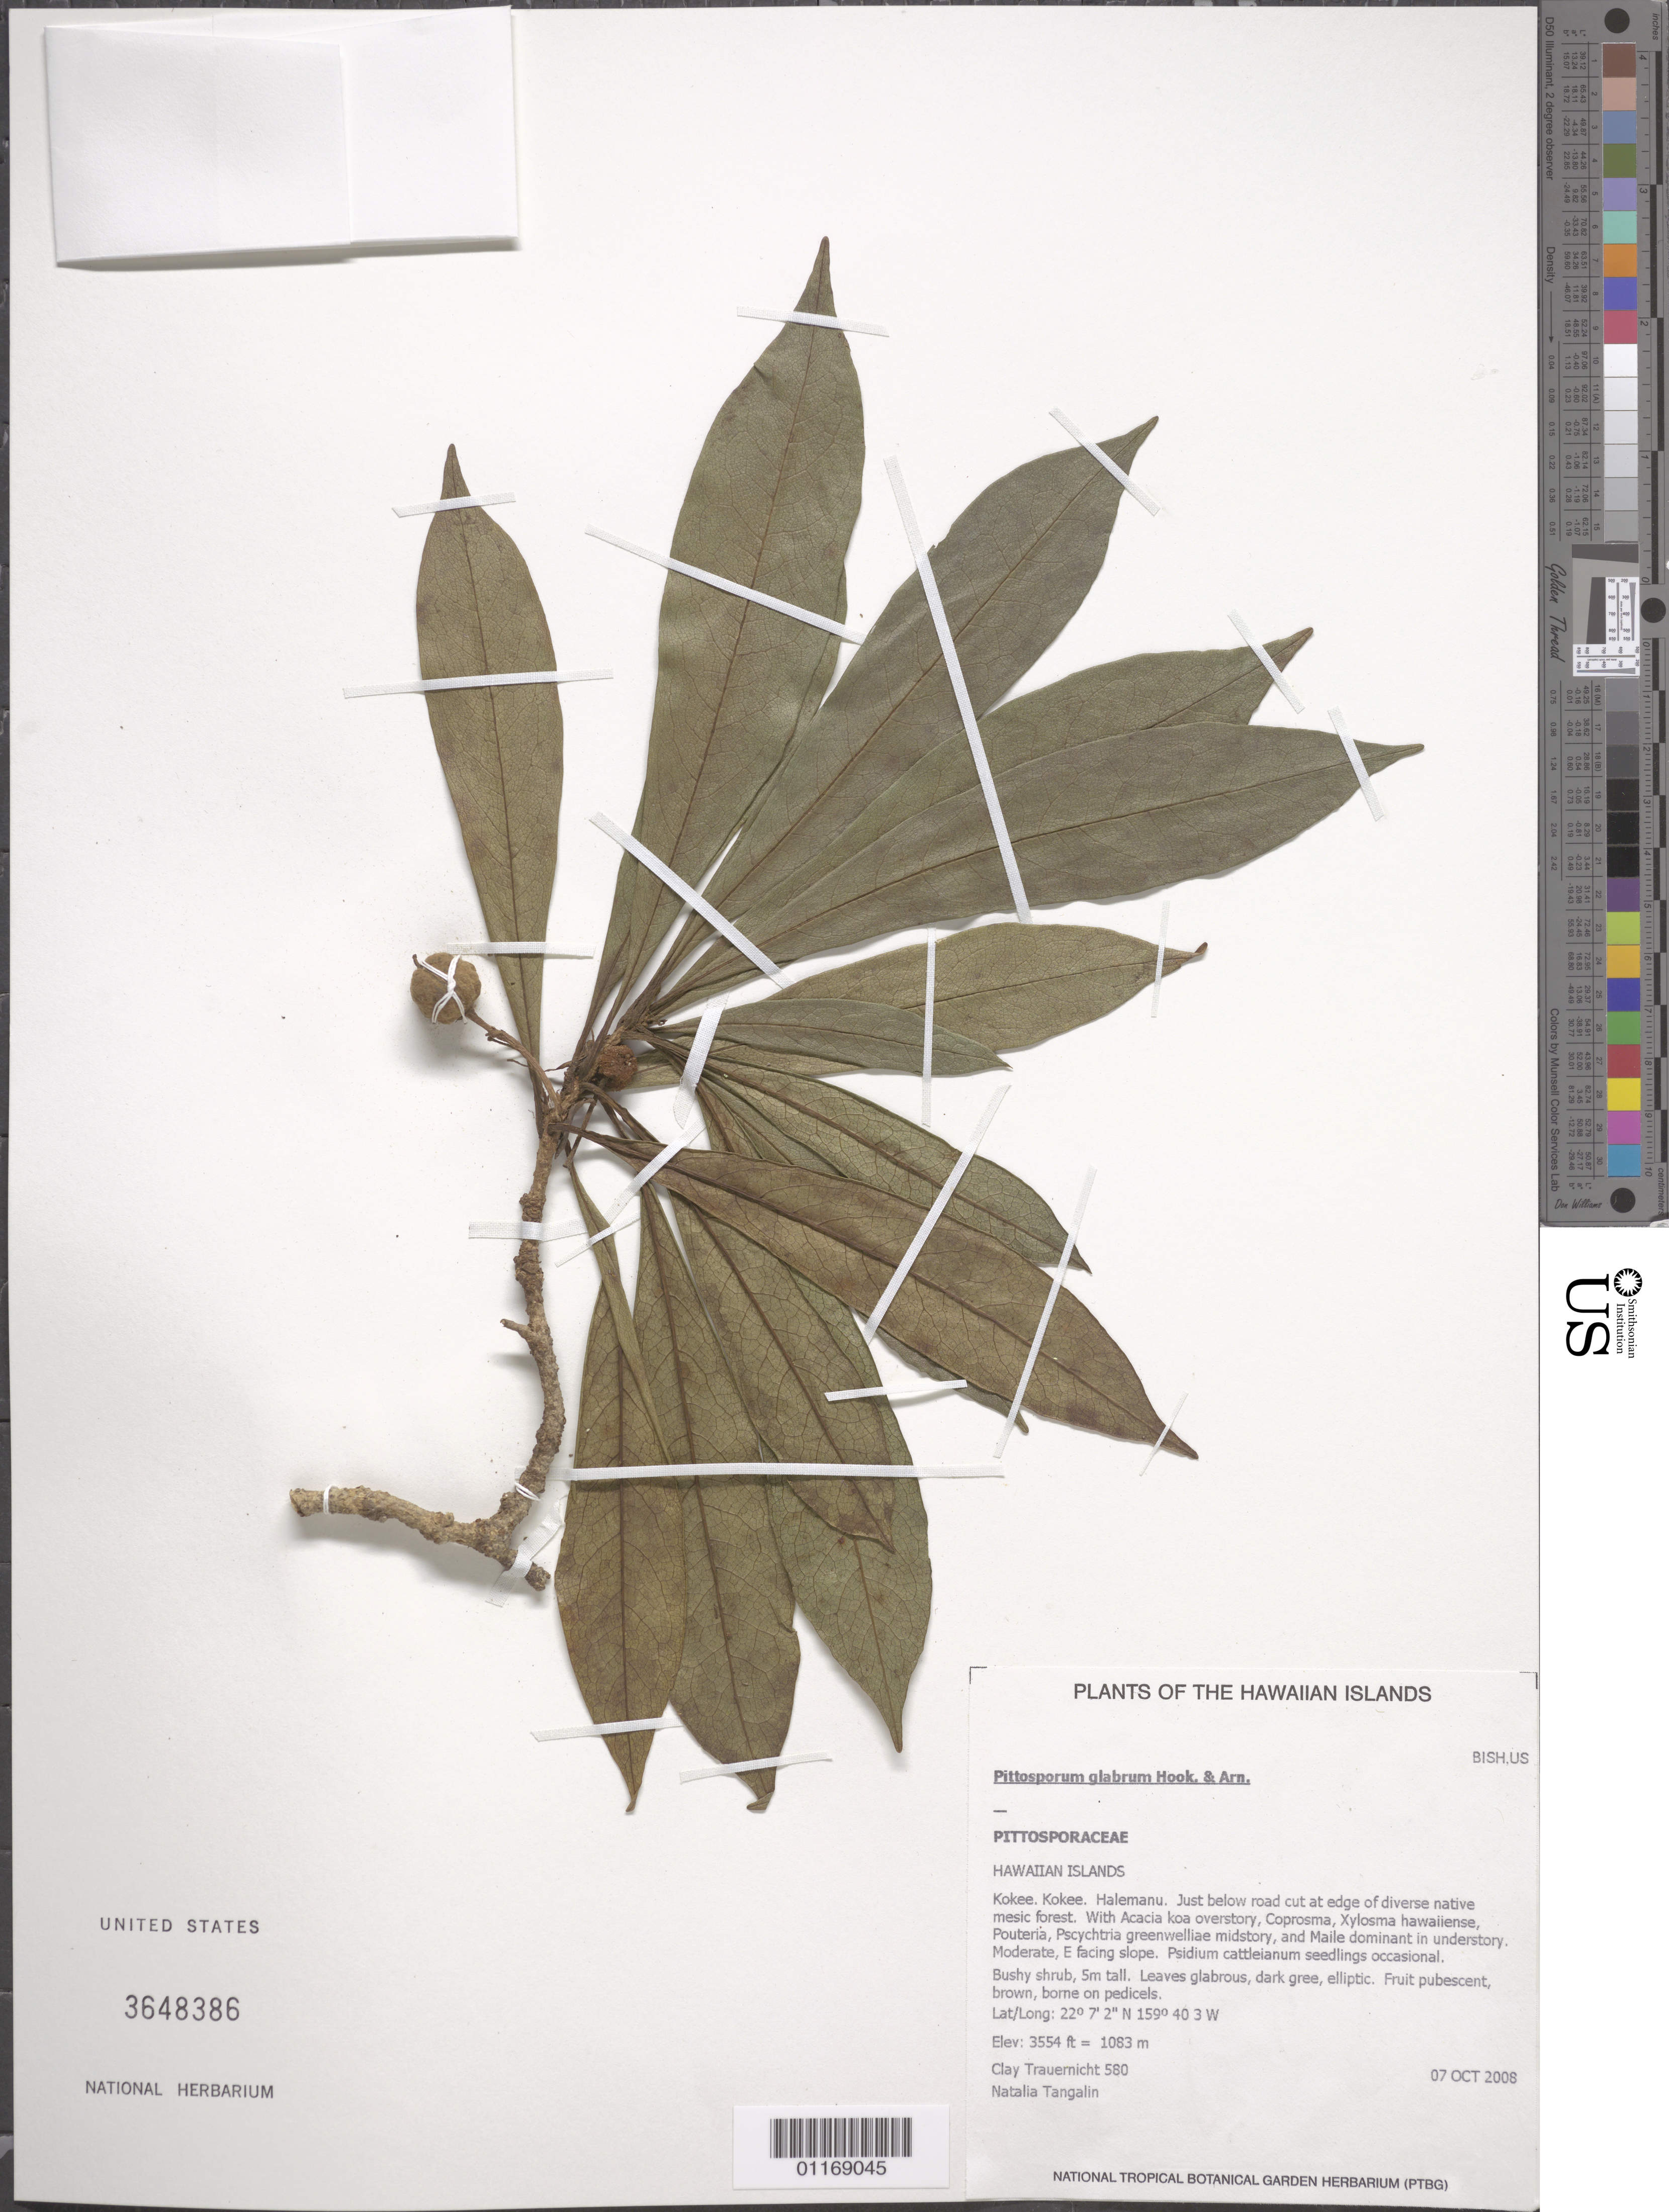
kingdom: Plantae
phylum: Tracheophyta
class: Magnoliopsida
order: Apiales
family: Pittosporaceae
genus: Pittosporum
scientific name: Pittosporum glabrum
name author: Hook. & Arn.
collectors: C. Trauernicht & N. Tangalin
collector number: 580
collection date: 2008-10-07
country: United States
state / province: Hawaii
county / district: Kaui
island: Kaua'i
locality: Koke'e, Halemanu, just below road cut.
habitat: Mesic forest.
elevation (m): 1083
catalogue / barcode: US 3648386